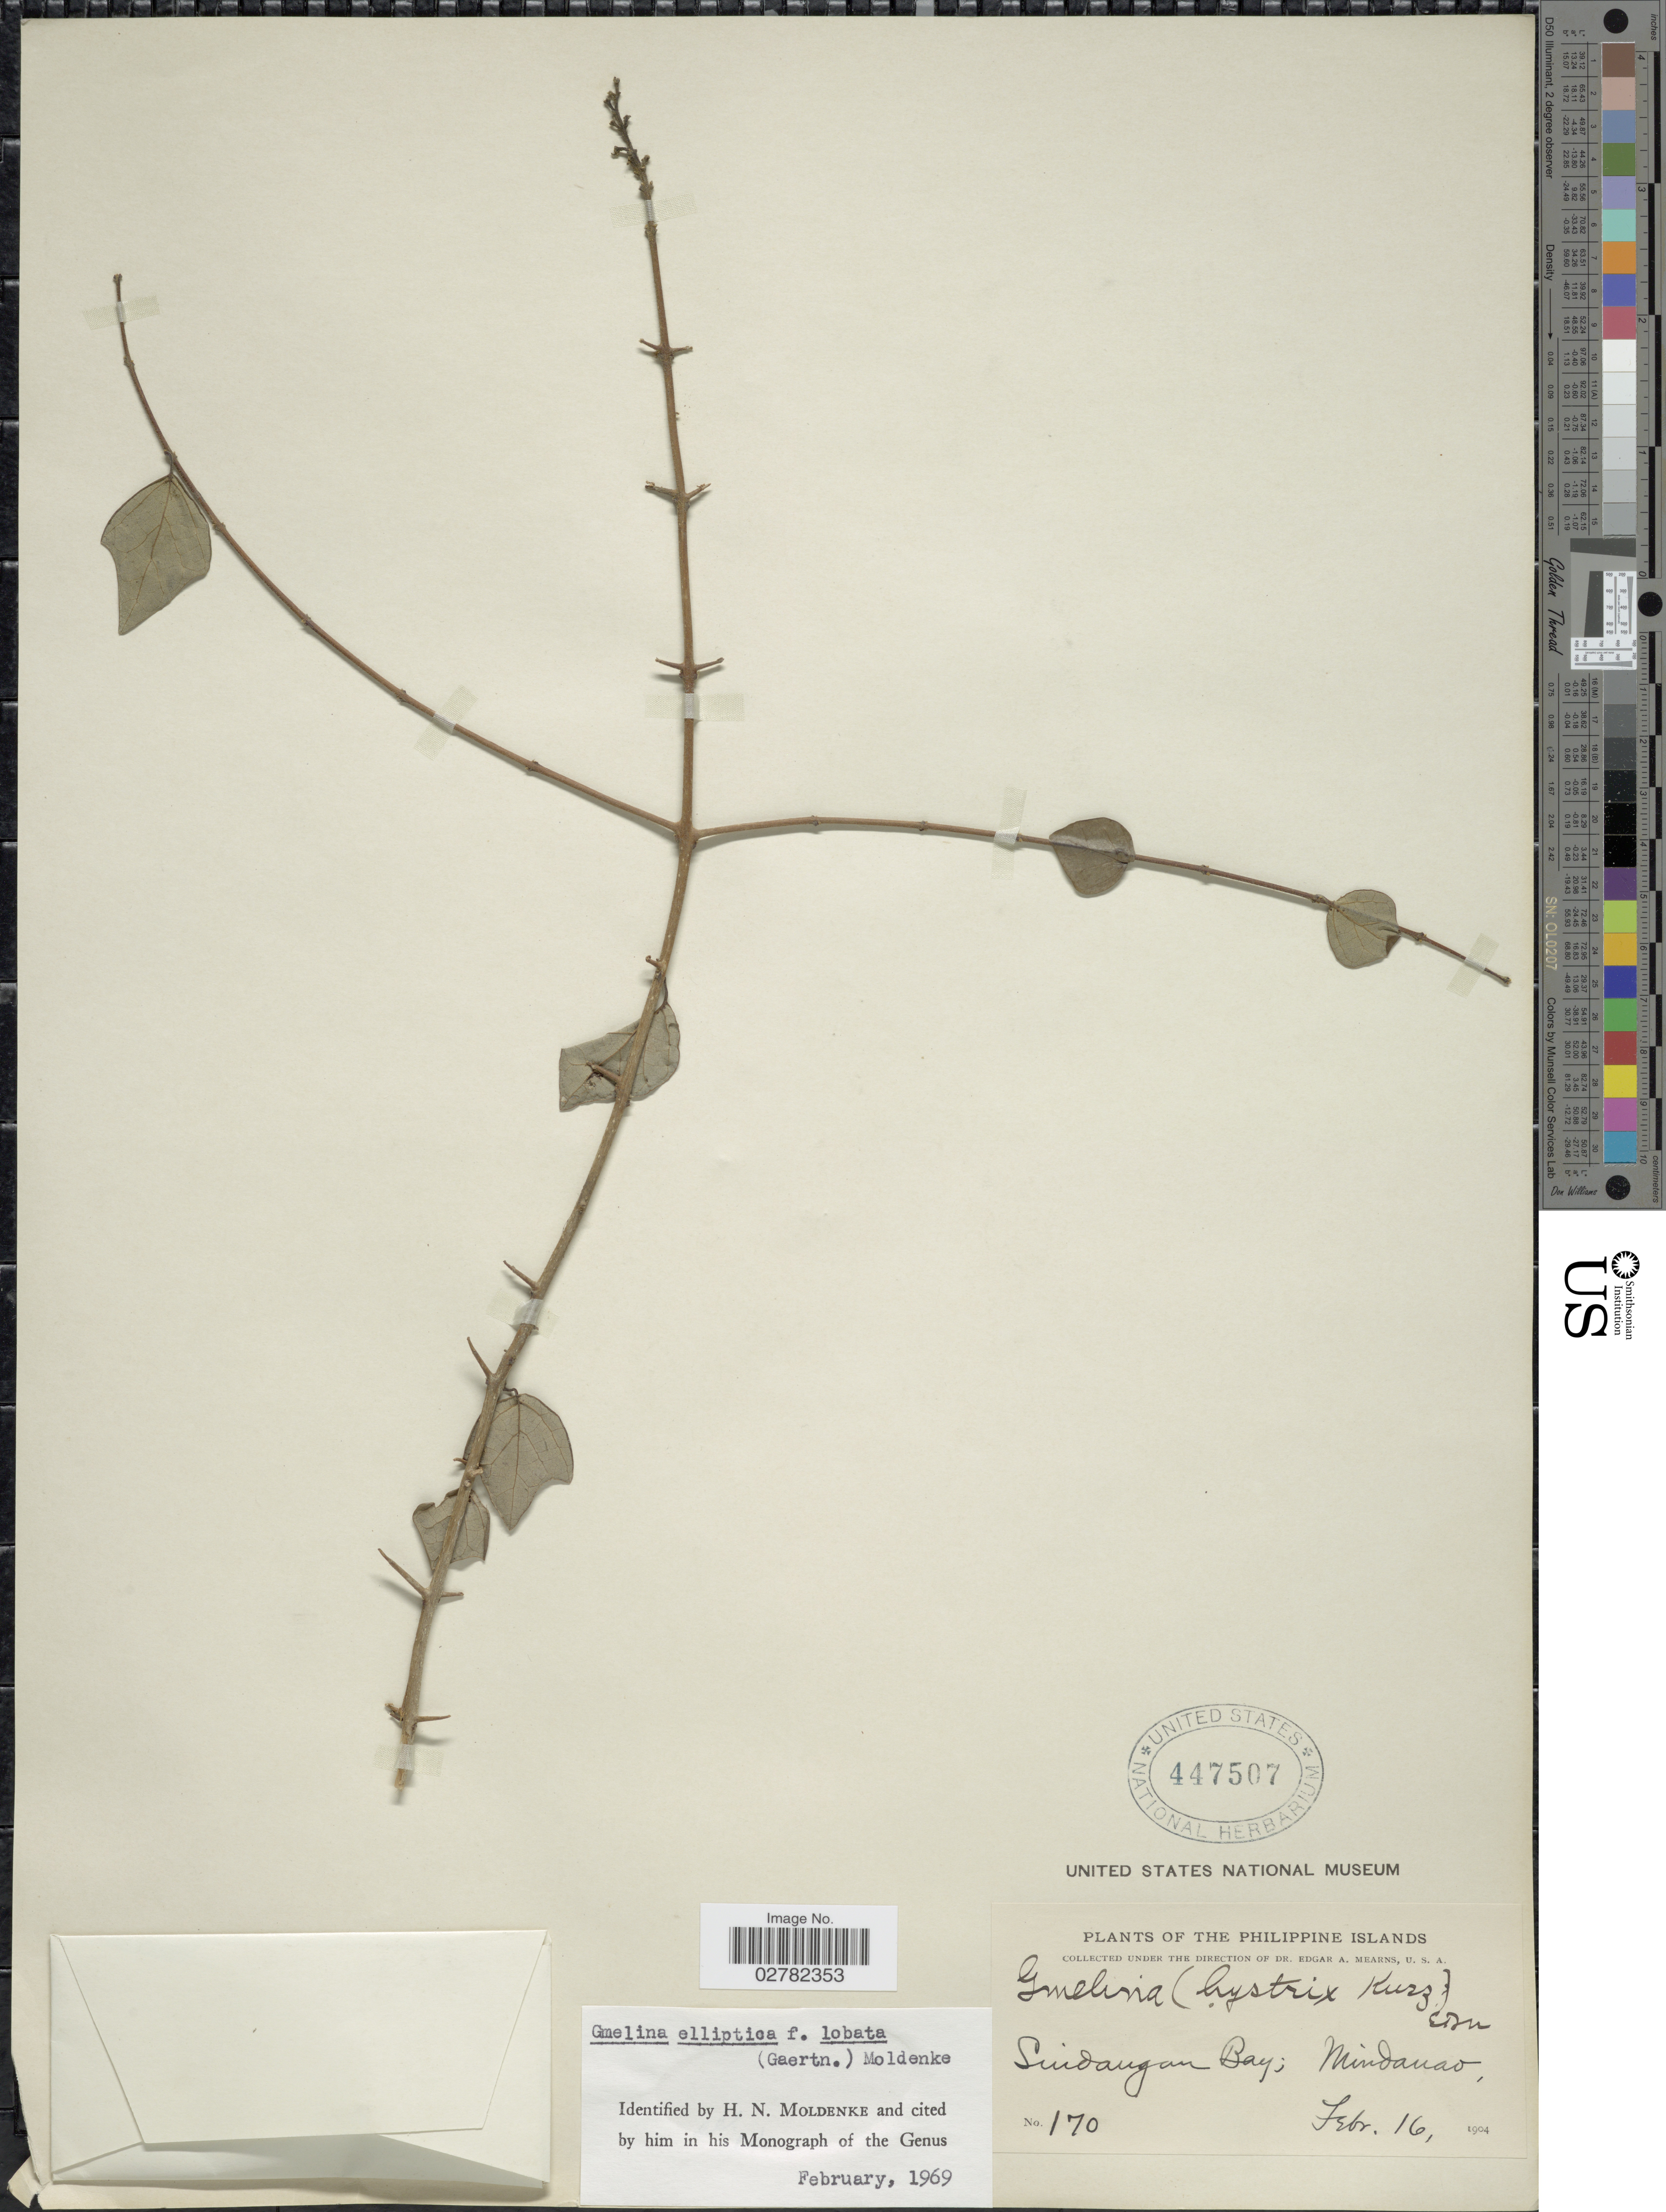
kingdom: Plantae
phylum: Tracheophyta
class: Magnoliopsida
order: Lamiales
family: Lamiaceae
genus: Gmelina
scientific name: Gmelina elliptica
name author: Sm.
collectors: E. A. Mearns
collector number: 170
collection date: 1904-02-16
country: Philippines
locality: Sindangan Bay; Mindanao.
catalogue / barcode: US 447507